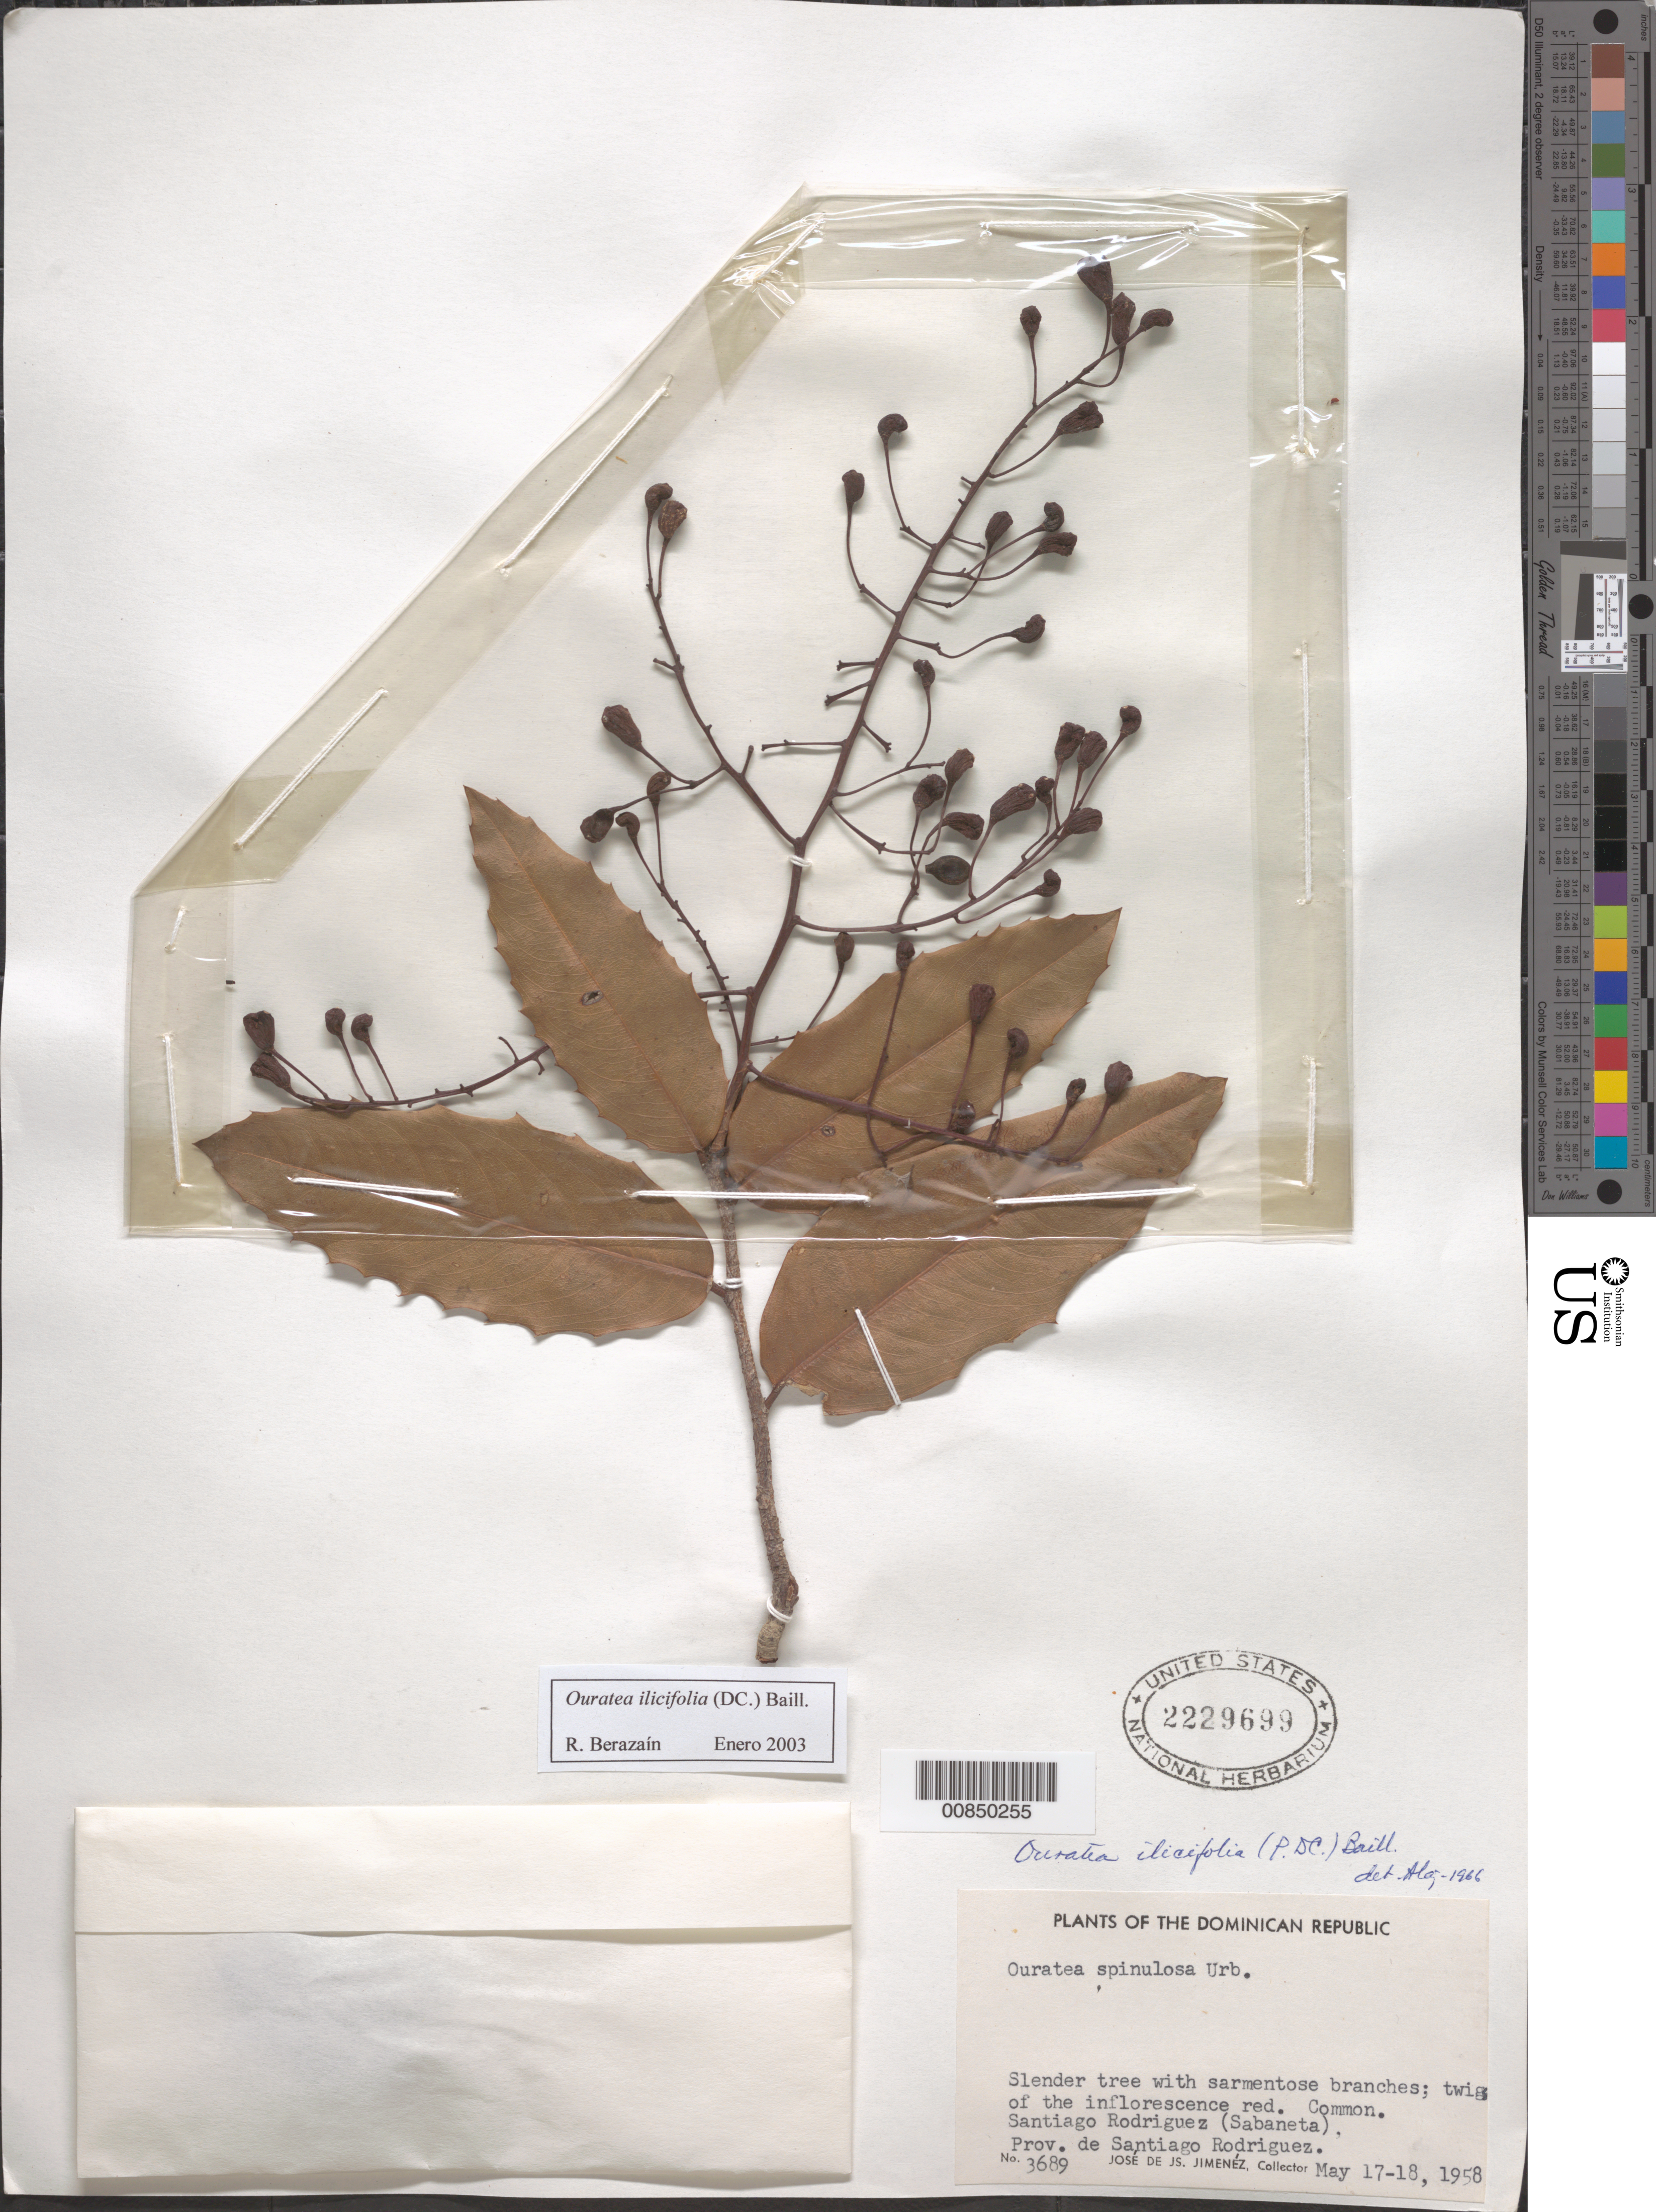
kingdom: Plantae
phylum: Tracheophyta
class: Magnoliopsida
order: Malpighiales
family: Ochnaceae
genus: Ouratea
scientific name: Ouratea ilicifolia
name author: (DC.) Baill.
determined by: Berazaín, R.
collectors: J. J. Jiménez Almonte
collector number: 3689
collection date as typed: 17 May 1958 to 18 May 1958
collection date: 1958-05-17/1958-05-18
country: Dominican Republic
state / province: Santiago Rodríguez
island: Hispaniola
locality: Santiago Rodríguez (Sabaneta).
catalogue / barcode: US 2229699